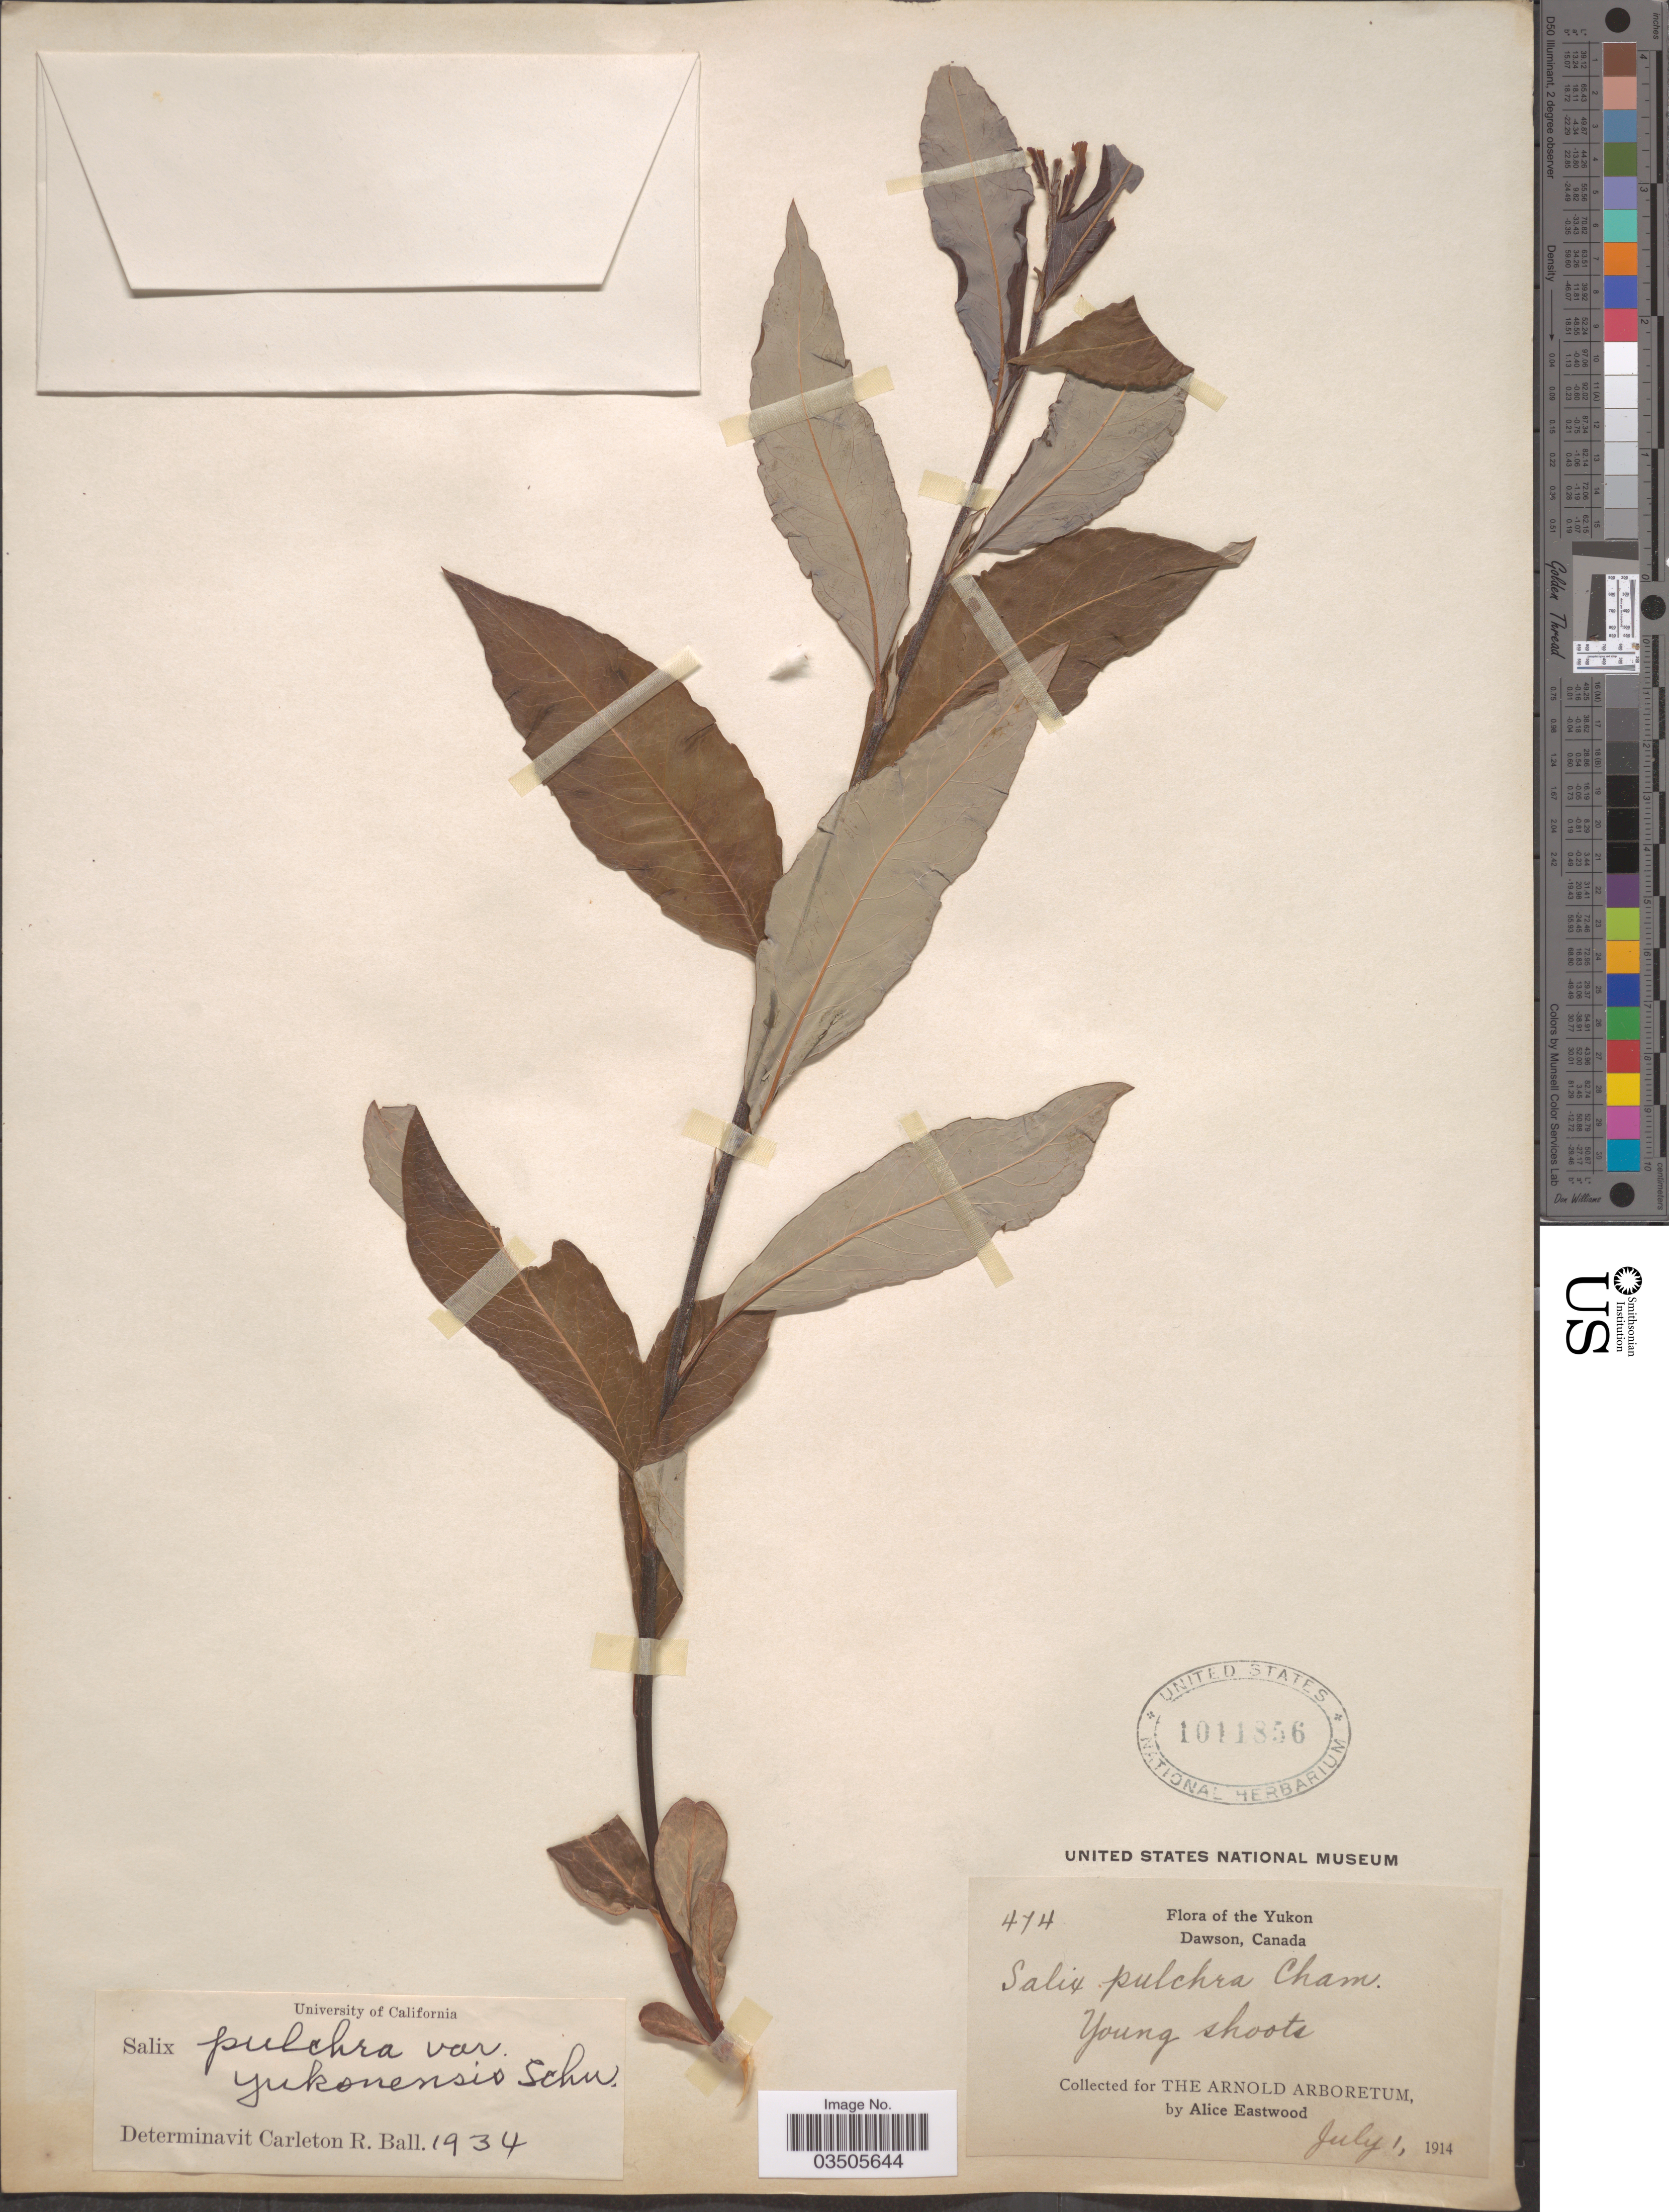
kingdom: Plantae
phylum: Tracheophyta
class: Magnoliopsida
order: Malpighiales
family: Salicaceae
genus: Salix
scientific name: Salix pulchra var. yukonensis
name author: C.K. Schneid.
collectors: A. Eastwood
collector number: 474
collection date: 1914-07-01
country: Canada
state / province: Yukon Territory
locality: Yukon. Dawson.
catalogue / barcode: US 1011856